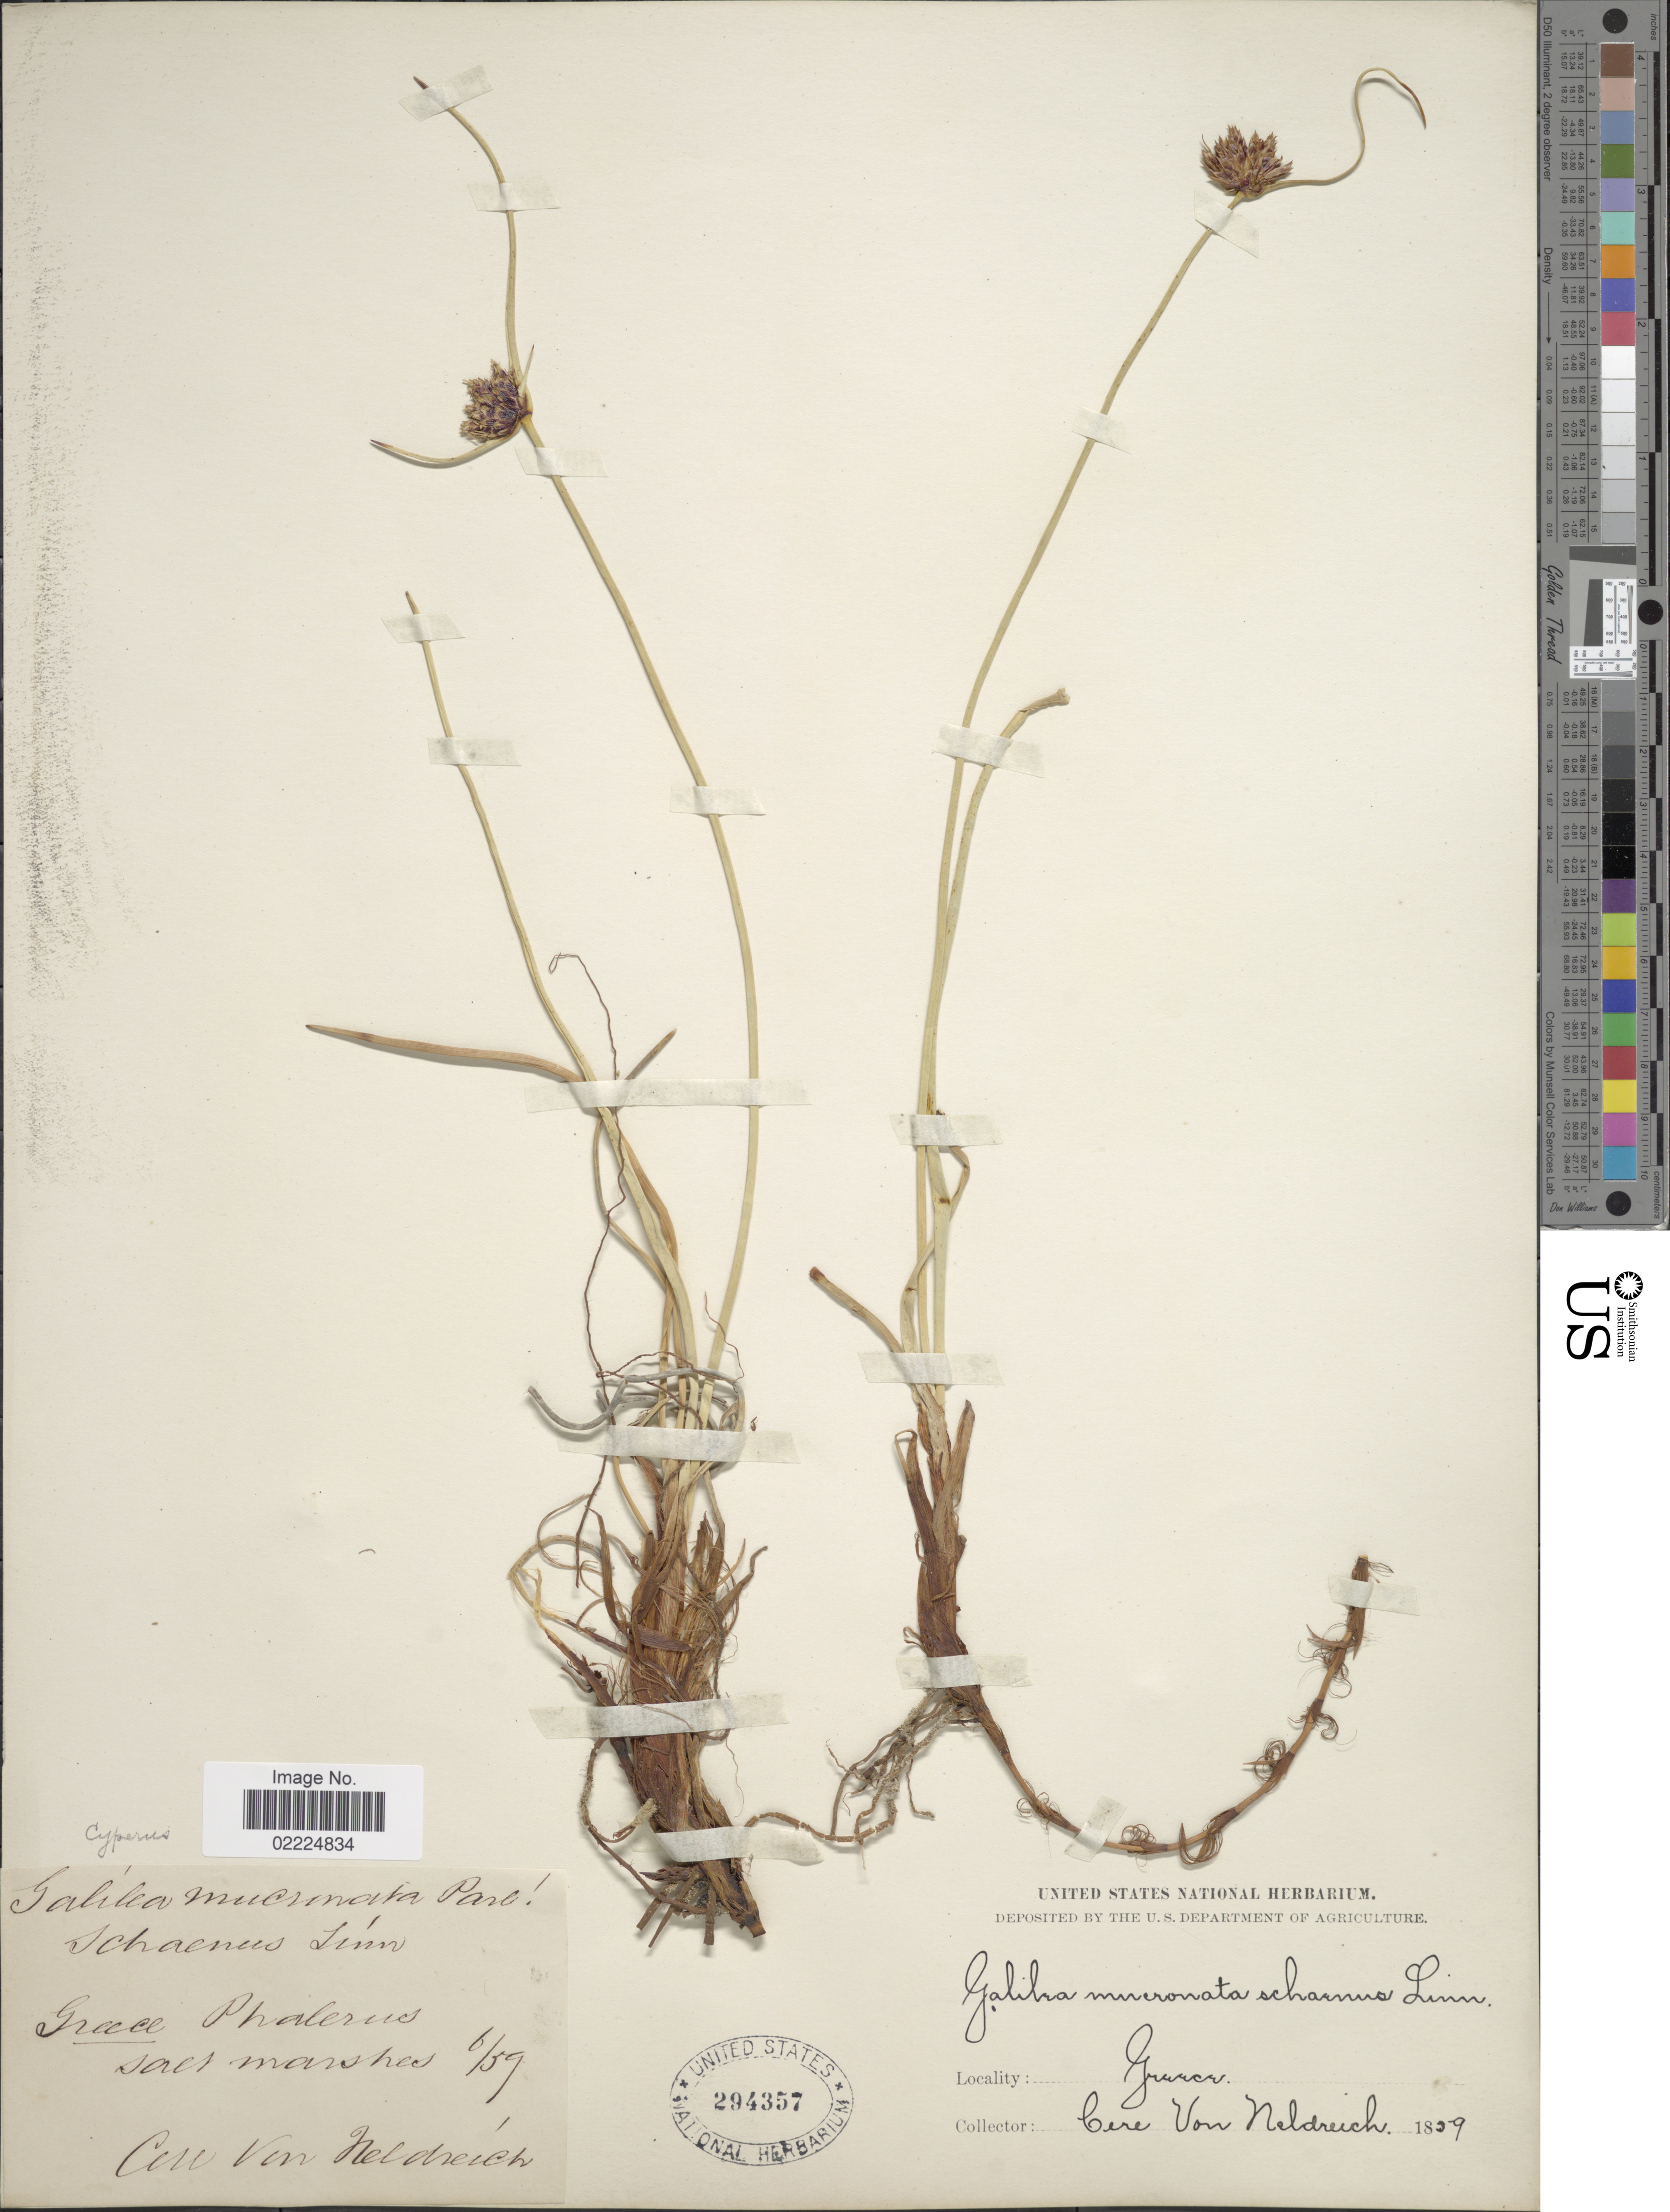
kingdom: Plantae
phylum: Tracheophyta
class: Liliopsida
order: Poales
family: Cyperaceae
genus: Cyperus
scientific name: Cyperus capitatus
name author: Vand.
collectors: C. Neldreich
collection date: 1859-06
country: Greece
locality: Greece. Greece Phalerus salt marshes.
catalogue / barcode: US 294357